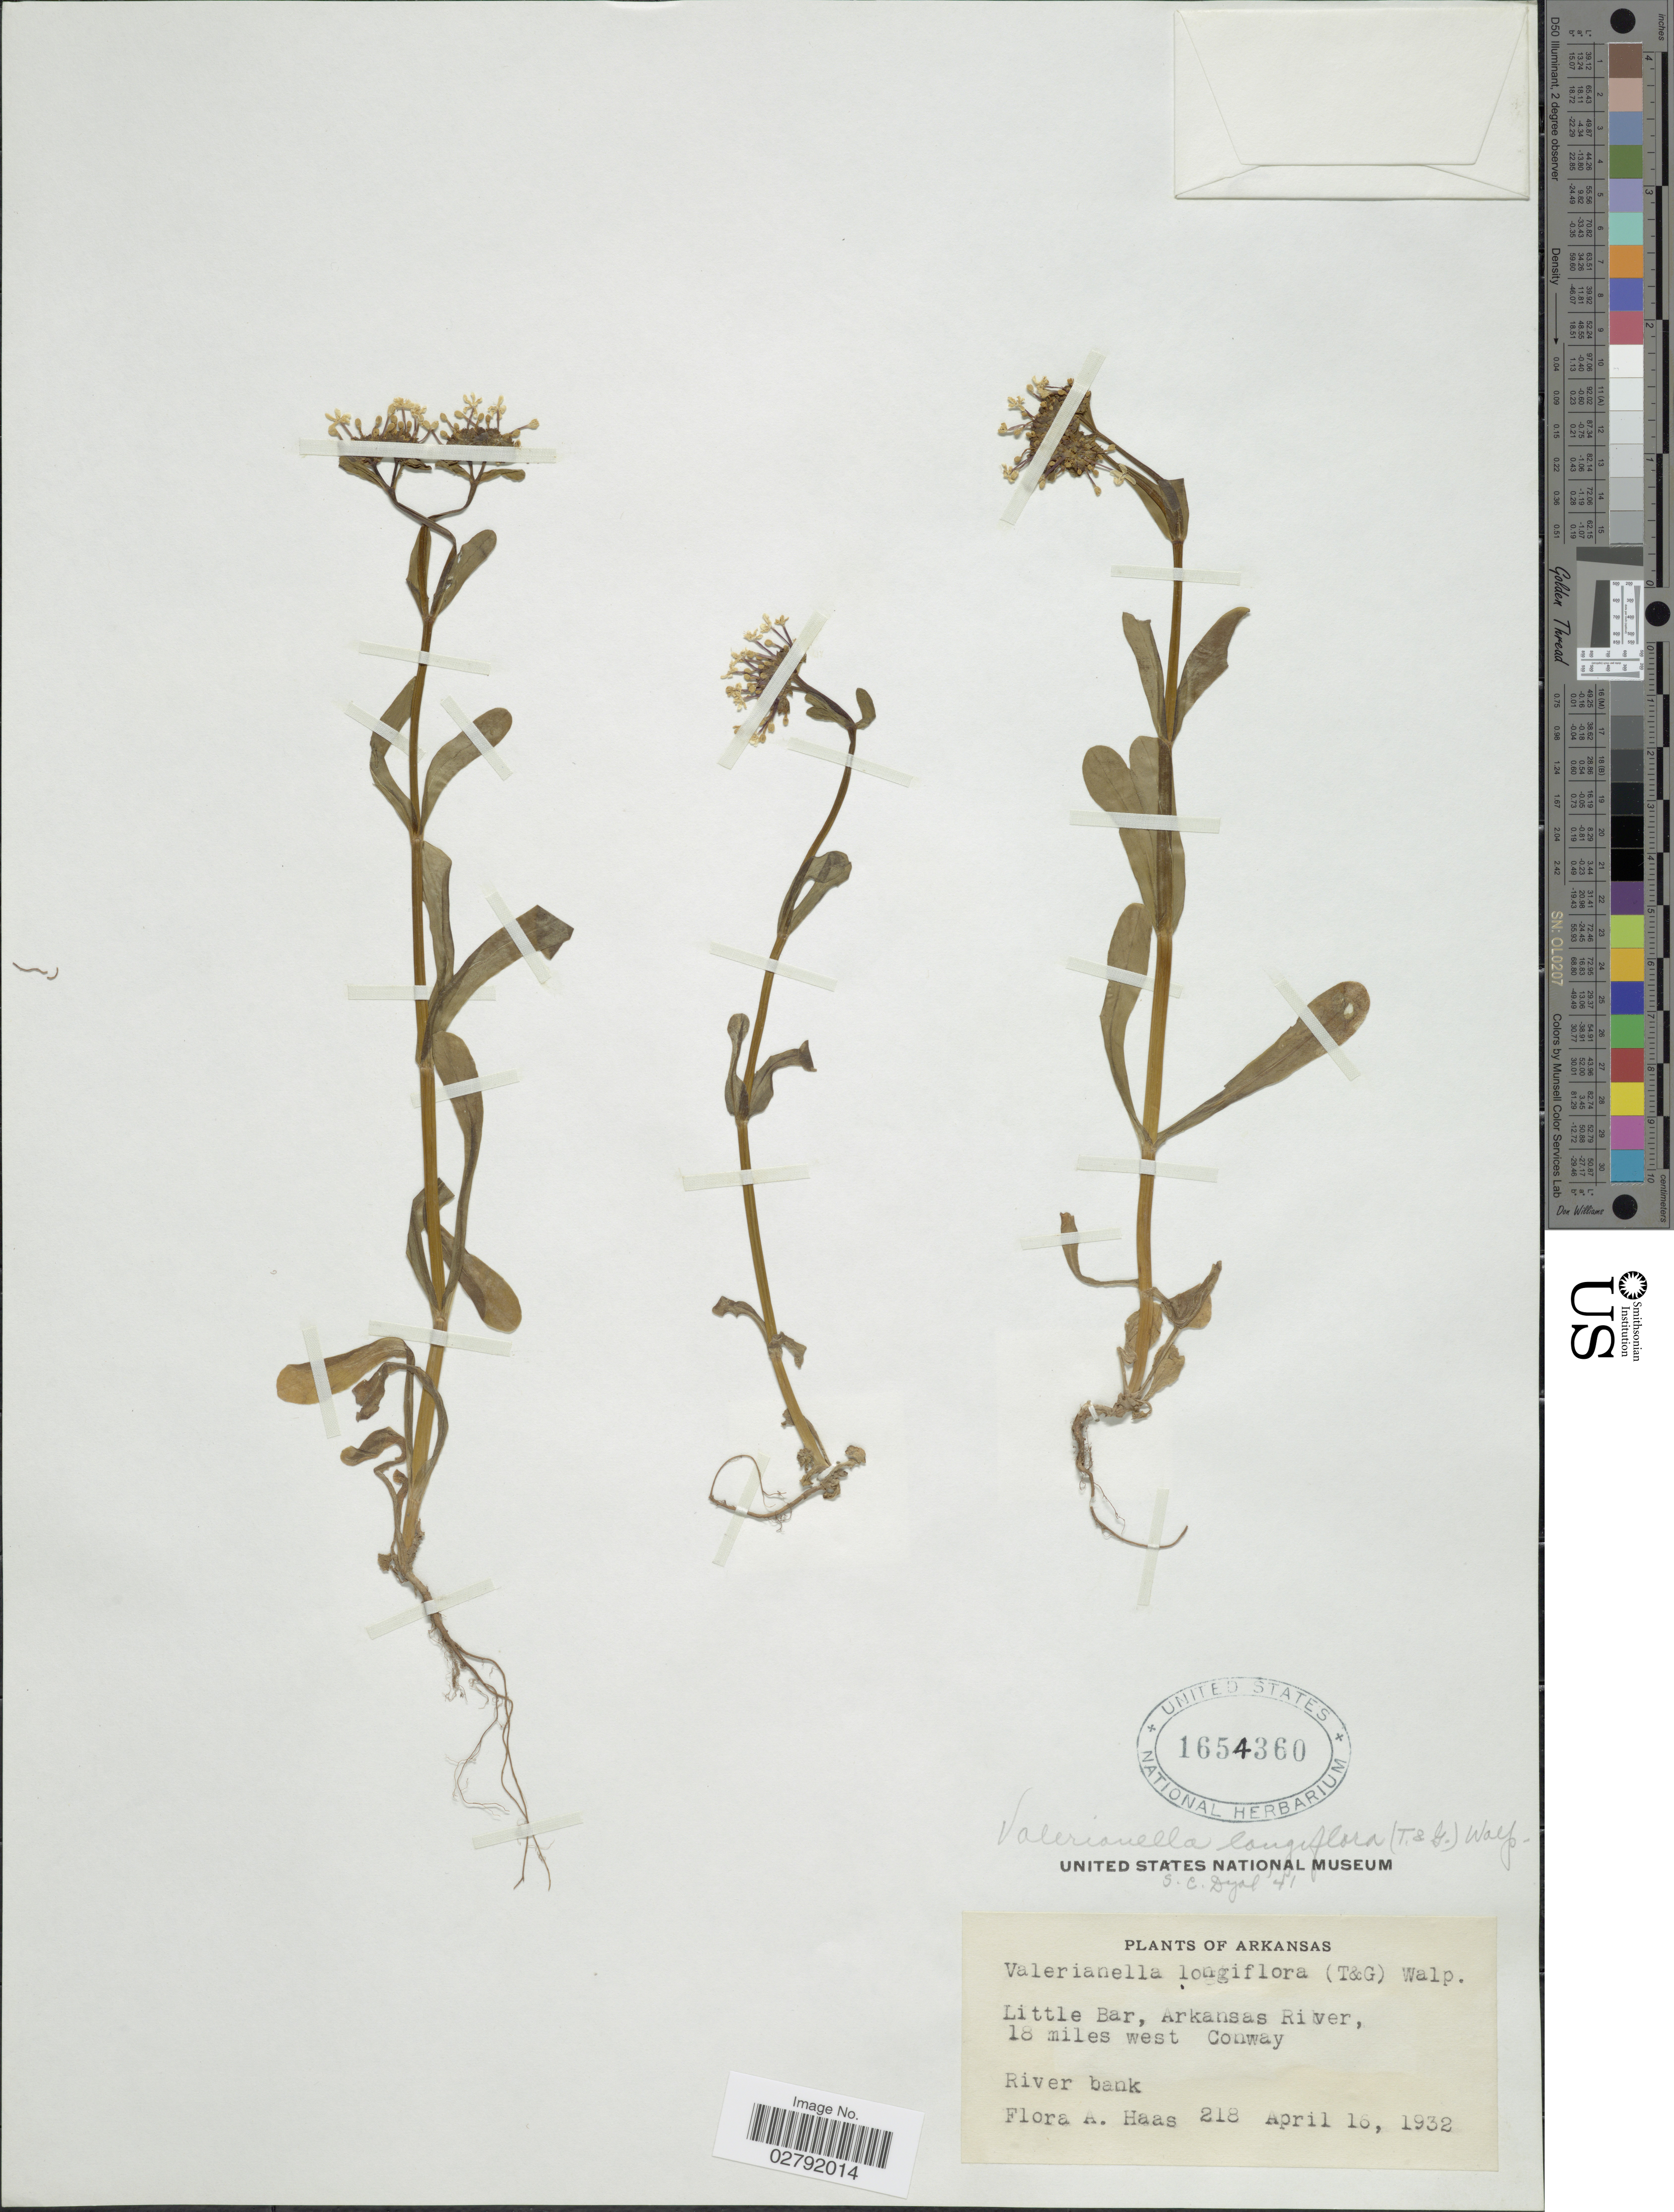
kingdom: Plantae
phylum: Tracheophyta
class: Magnoliopsida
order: Dipsacales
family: Caprifoliaceae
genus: Valerianella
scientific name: Valerianella longiflora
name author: (Torr. & A. Gray) Walp.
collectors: F. A. Haas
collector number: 218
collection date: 1932-04-16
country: United States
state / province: Arkansas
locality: Little Bar, Arkansas River, 18 miles west Conway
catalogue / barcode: US 1654360